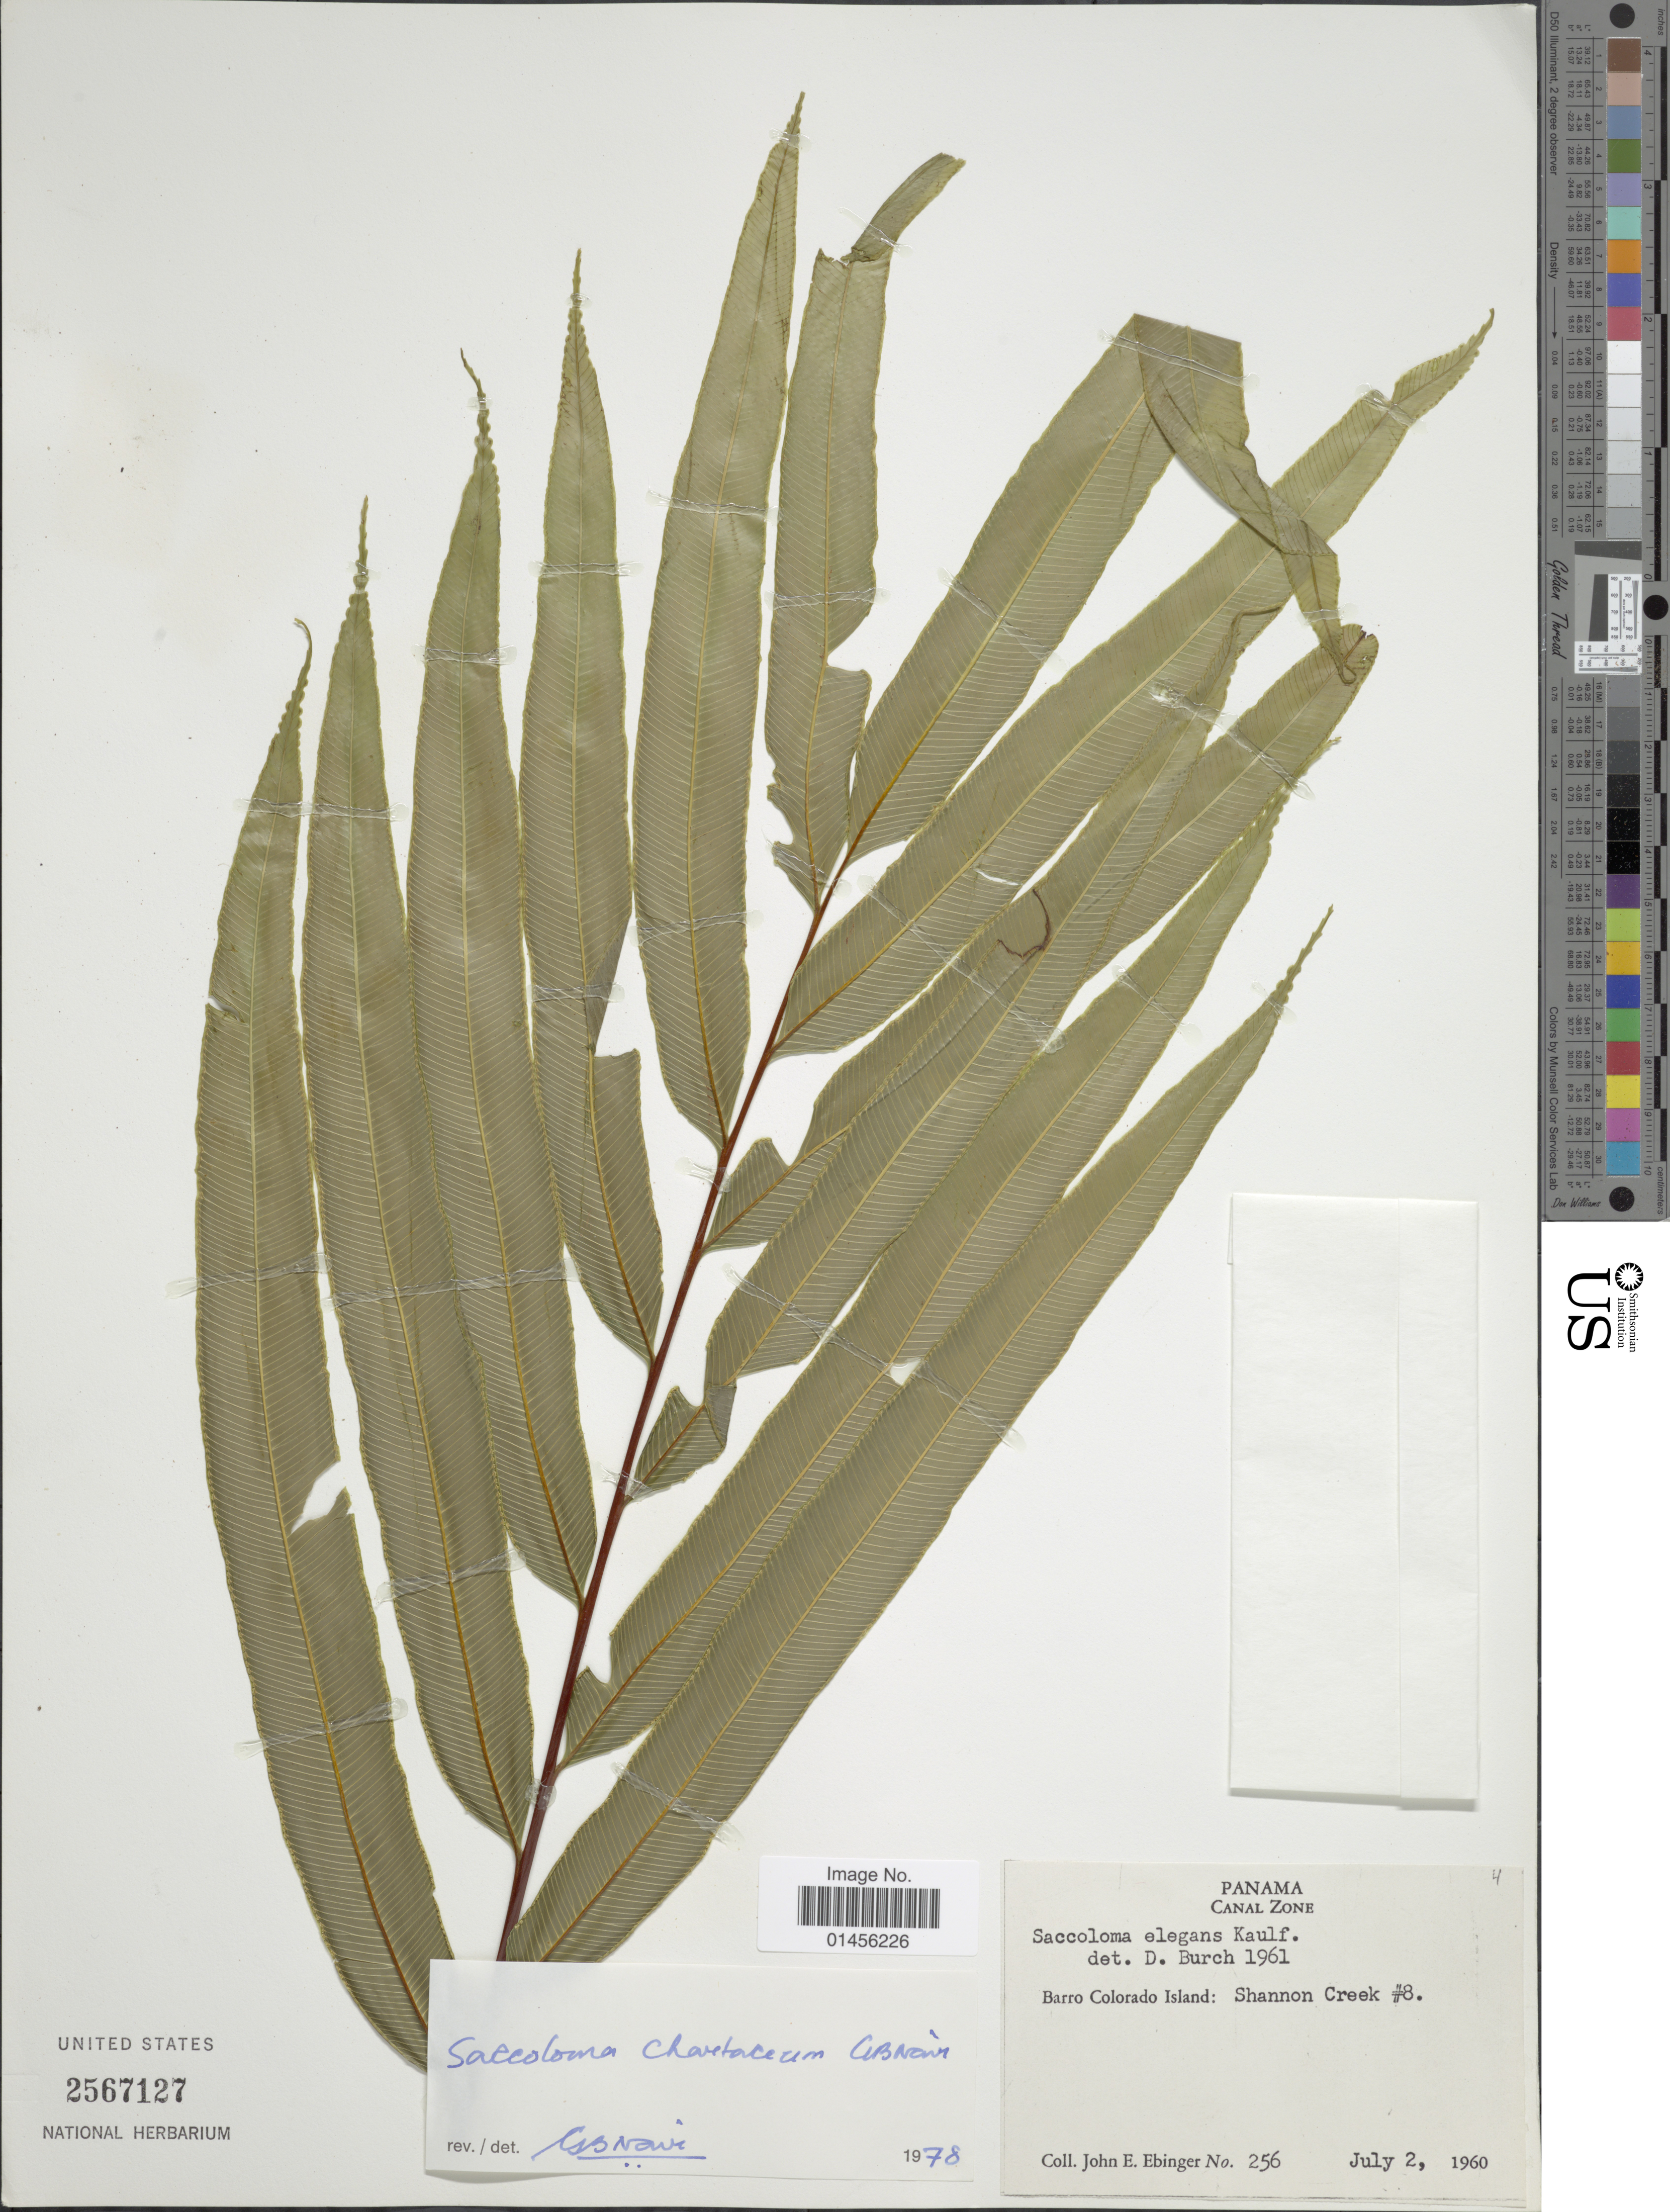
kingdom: Plantae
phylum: Tracheophyta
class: Polypodiopsida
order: Polypodiales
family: Saccolomataceae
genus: Saccoloma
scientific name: Saccoloma elegans subsp. chartaceum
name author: Cremers & K.U. Kramer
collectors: J. Ebinger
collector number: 256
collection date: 1960-07-02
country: Panama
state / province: Panamá Oeste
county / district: Canal Zone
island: Barro Colorado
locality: Canal Zone, Barro Colorado Island: Shannon Creek #8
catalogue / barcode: US 2567127